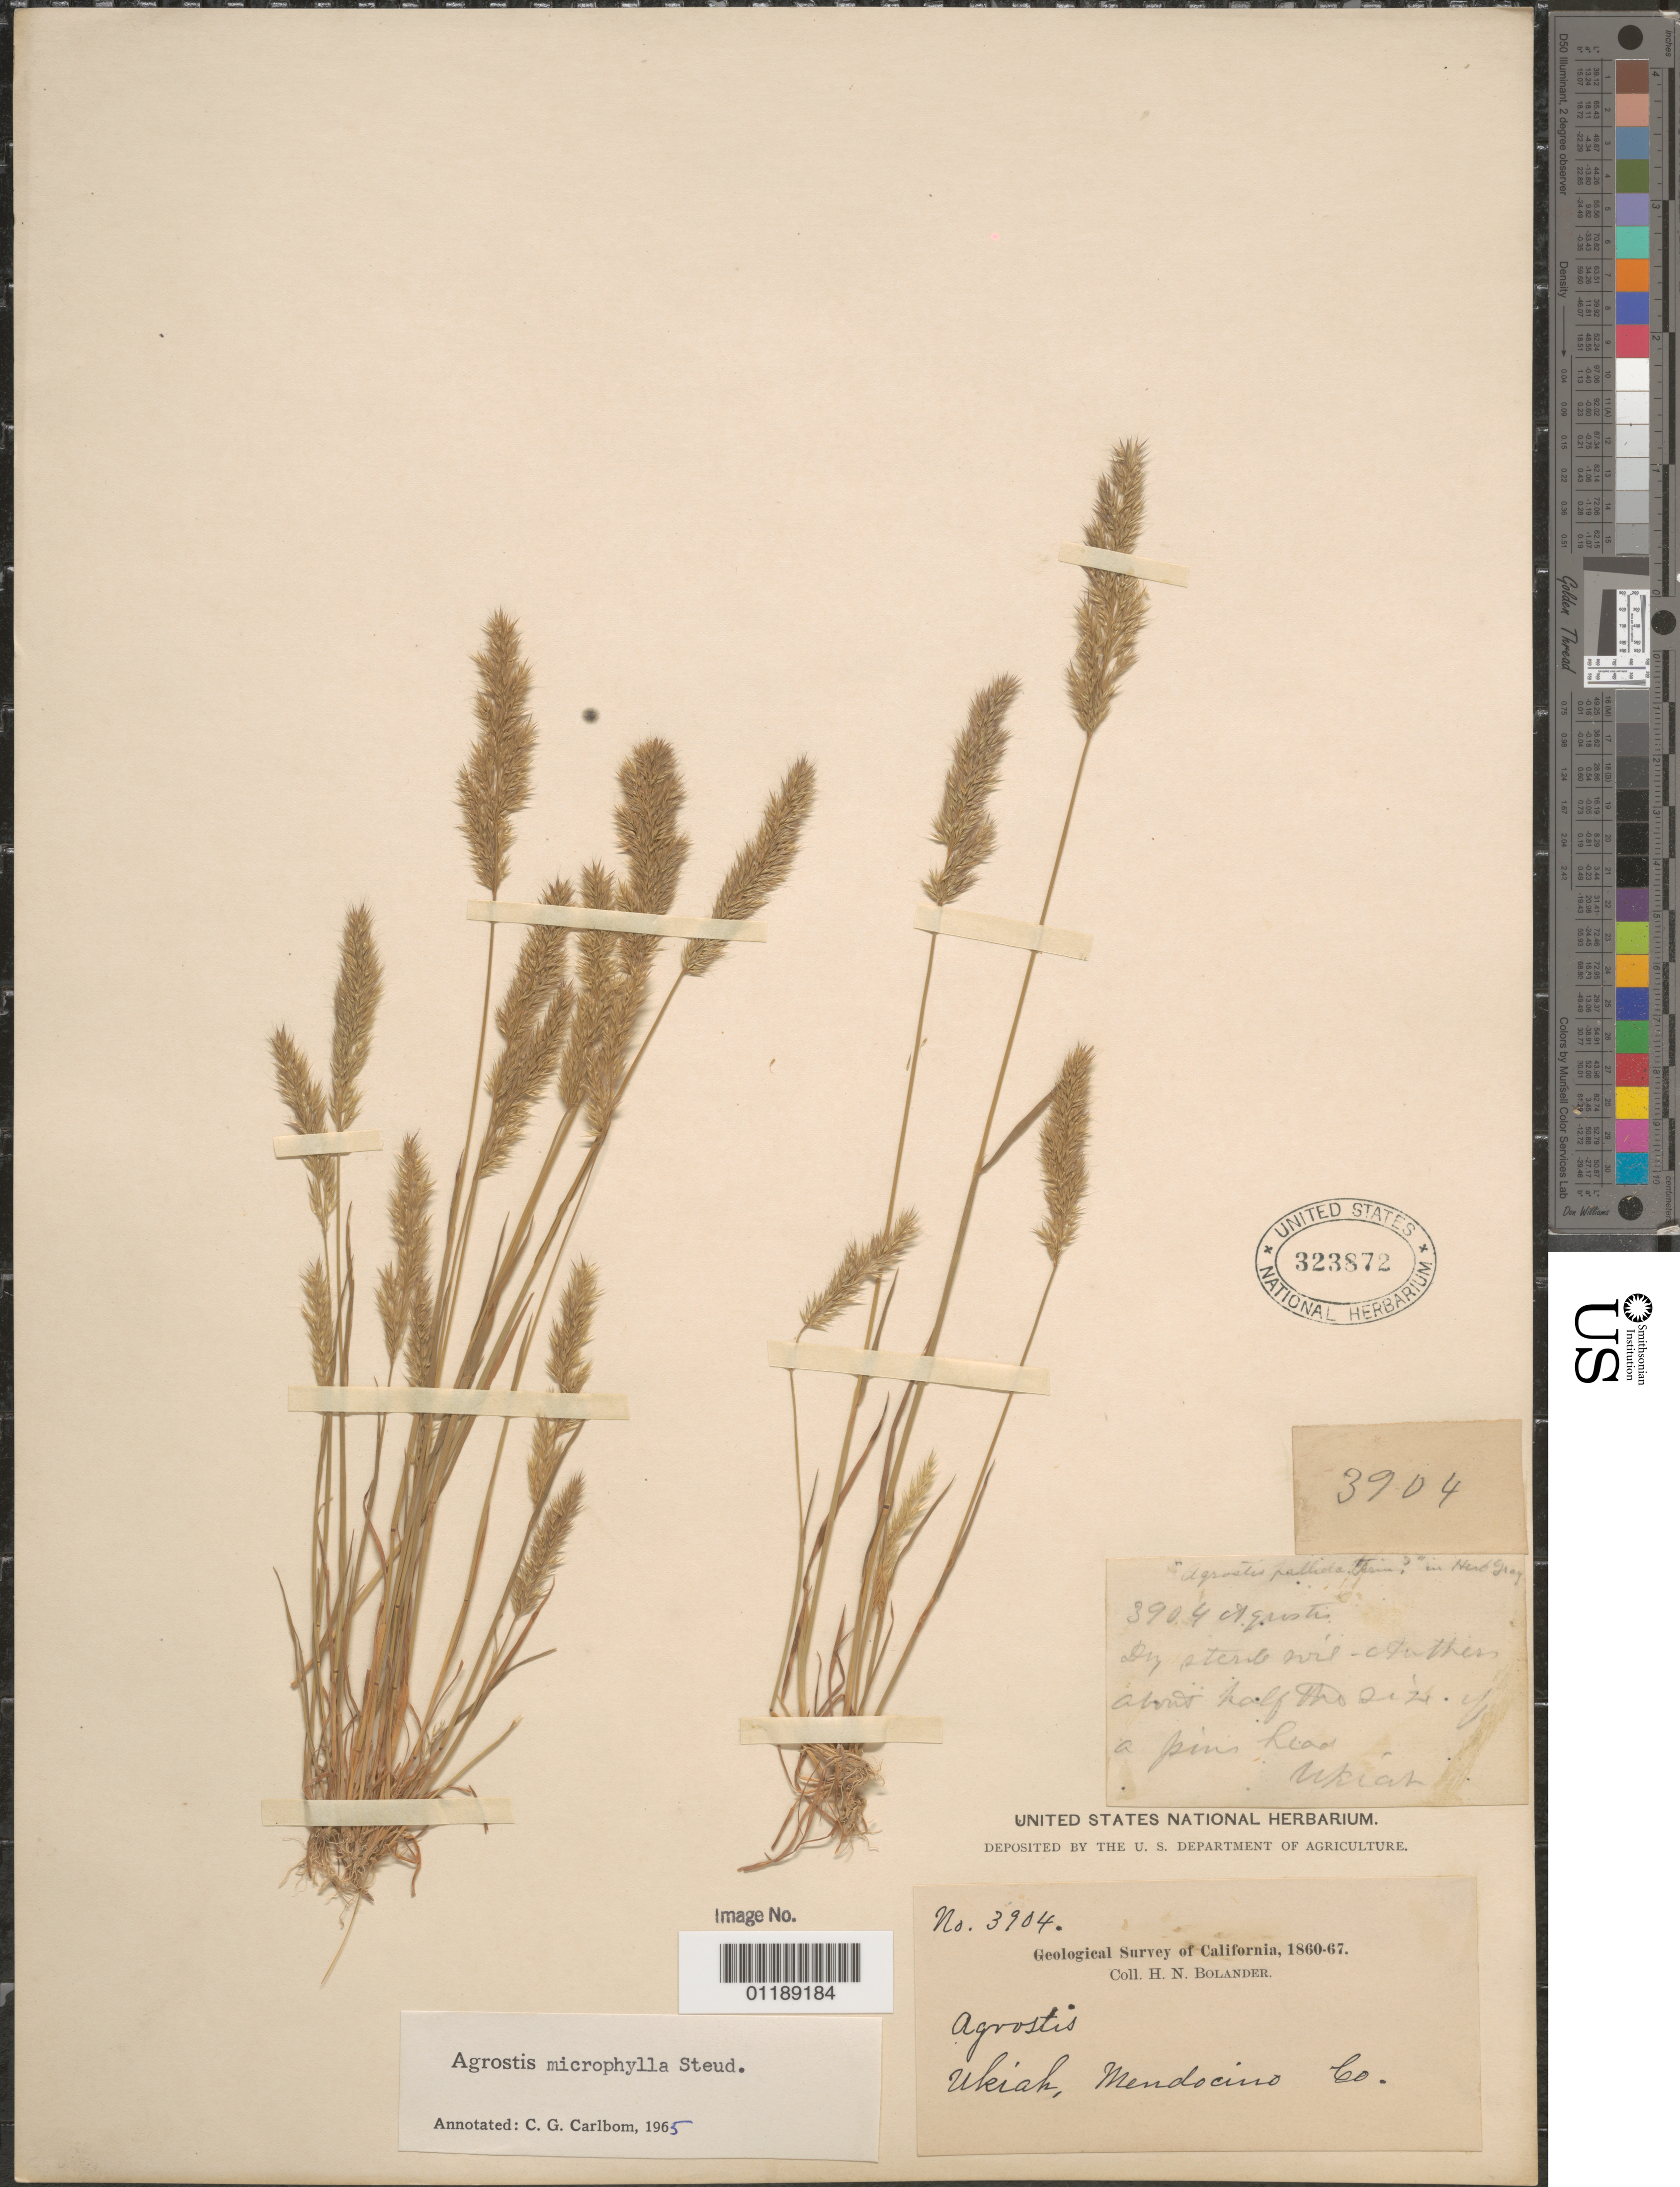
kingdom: Plantae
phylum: Tracheophyta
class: Liliopsida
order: Poales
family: Poaceae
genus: Agrostis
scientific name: Agrostis microphylla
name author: Steud.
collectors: H. Bolander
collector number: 3904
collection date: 1860/1867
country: United States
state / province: California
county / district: Mendocino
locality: Ukiah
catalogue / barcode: US 323872